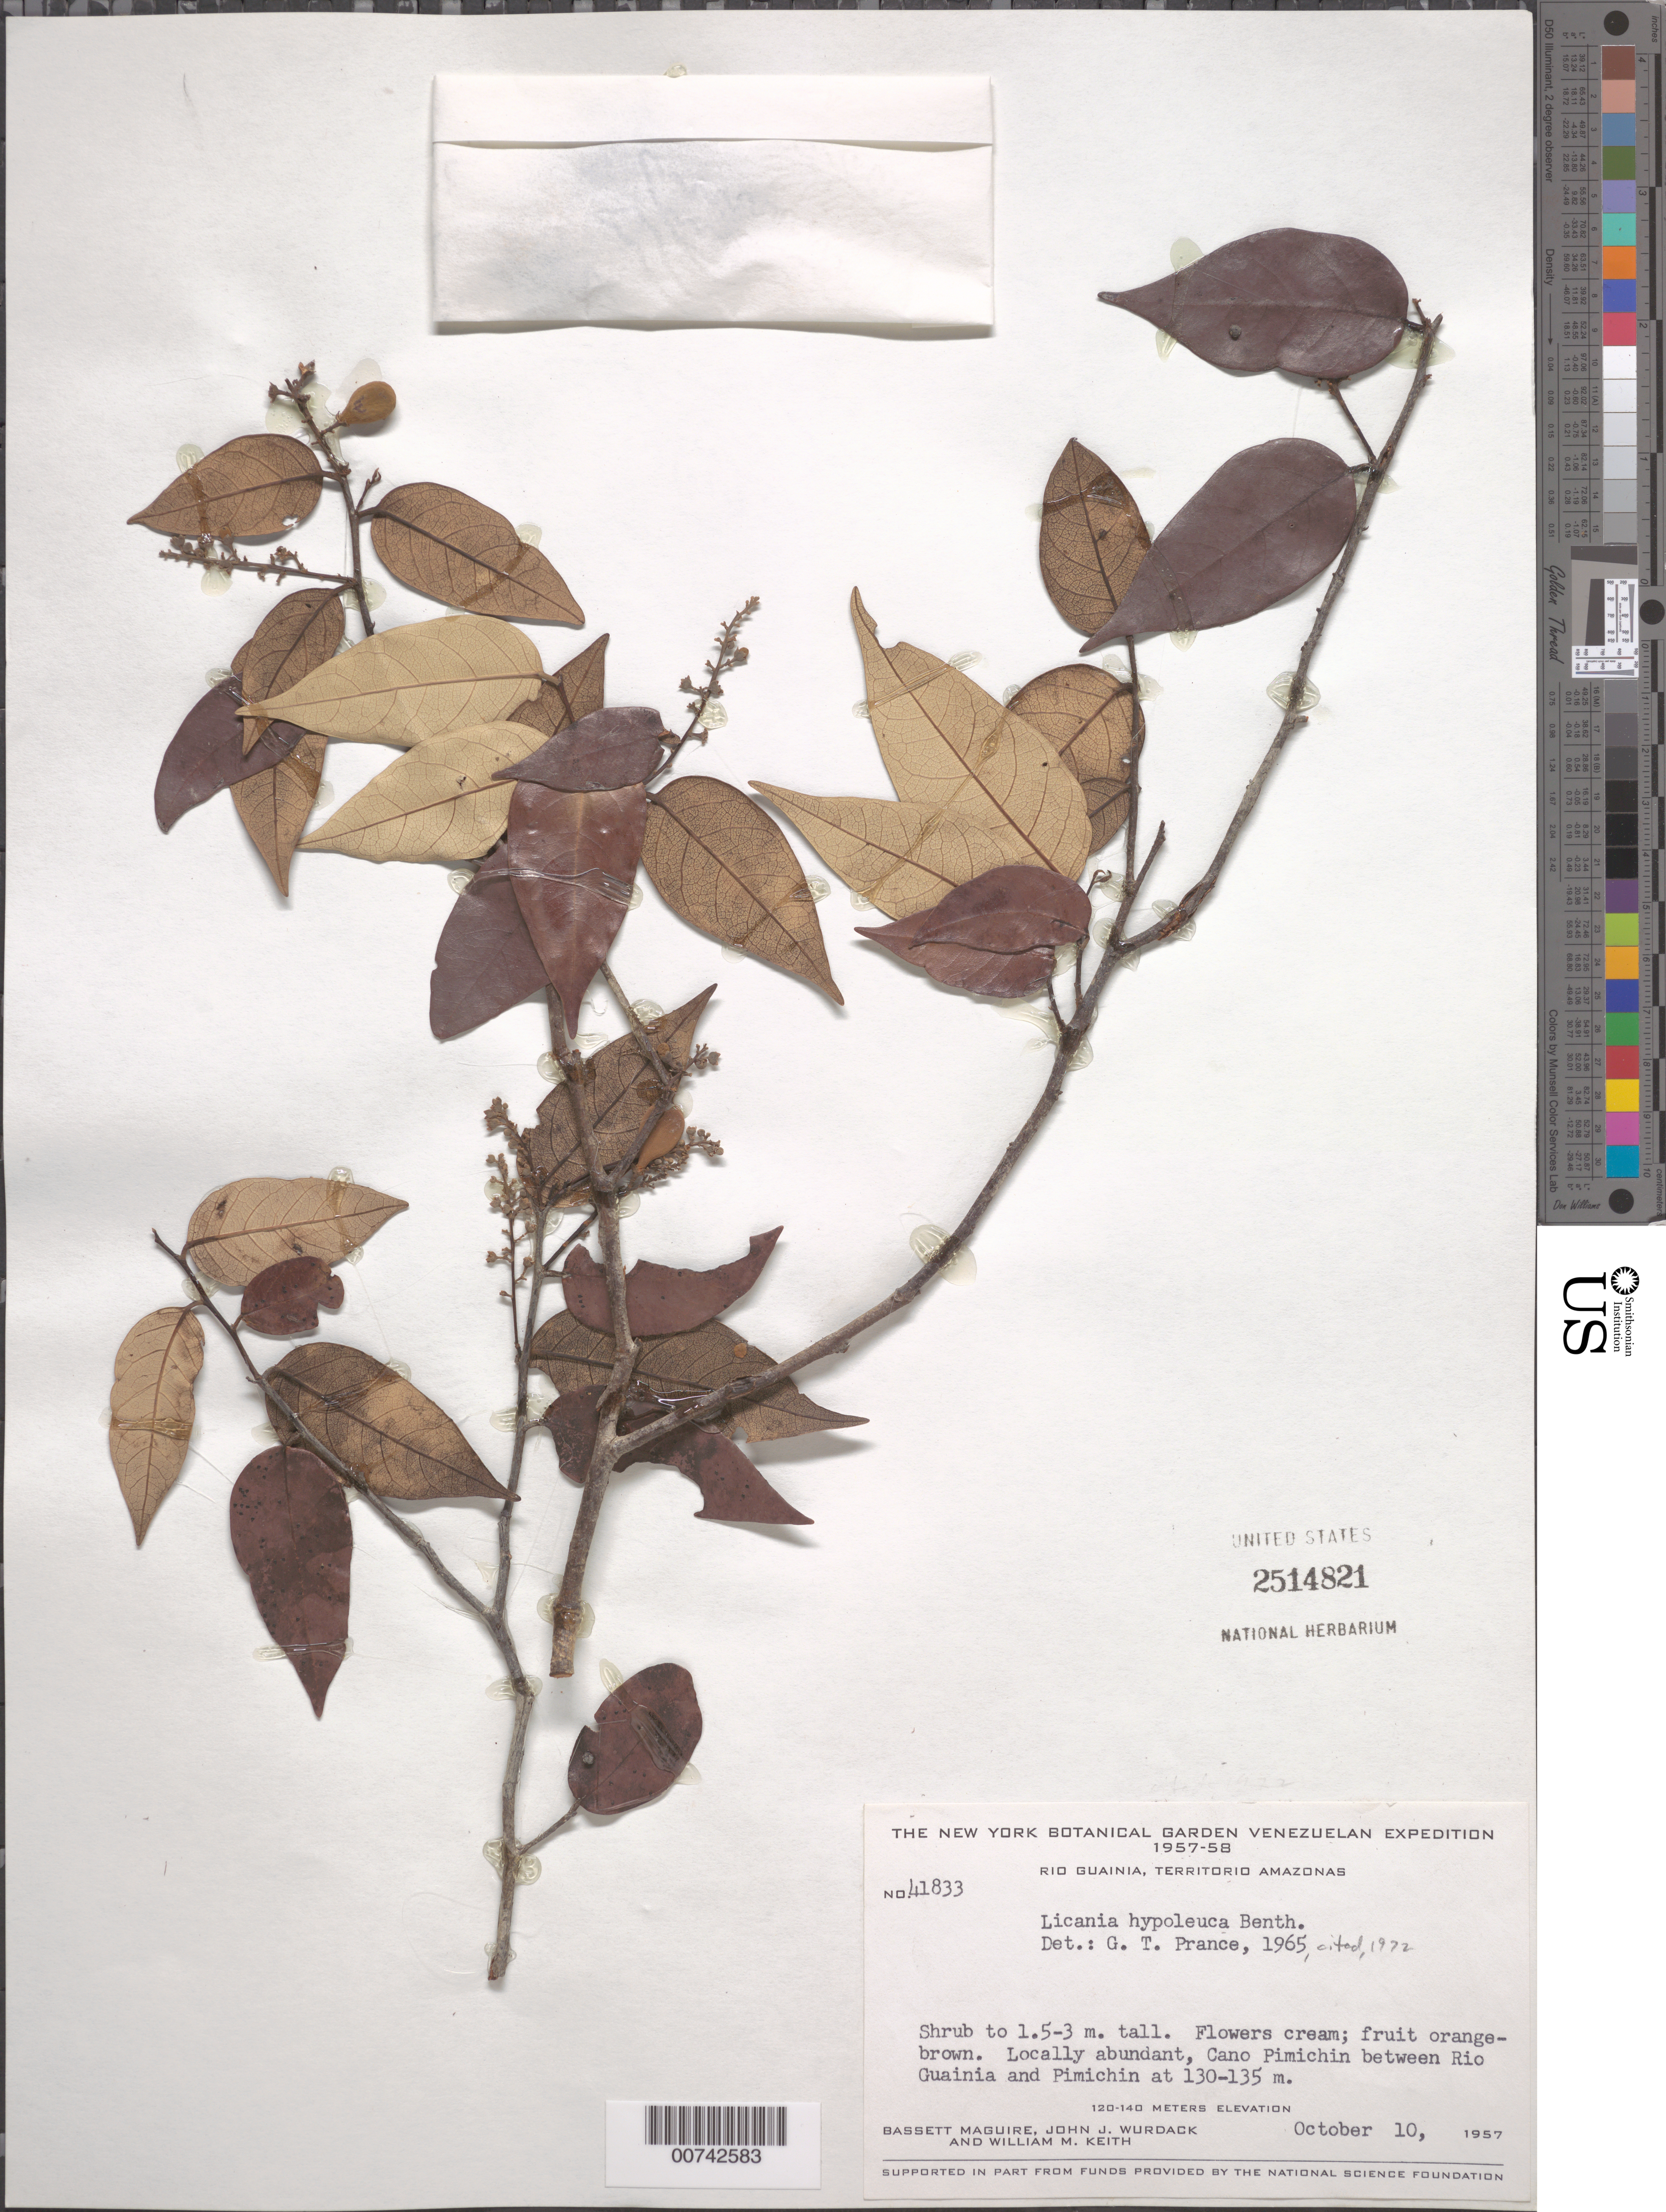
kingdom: Plantae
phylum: Tracheophyta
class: Magnoliopsida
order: Malpighiales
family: Chrysobalanaceae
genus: Licania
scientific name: Licania hypoleuca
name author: Benth.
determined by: Prance, G. T.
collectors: B. Maguire, J. J. Wurdack & W. Keith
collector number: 41833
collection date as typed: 10-Oct-57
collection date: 1957-10-10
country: Venezuela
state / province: Amazonas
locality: Río Guainía, Caño Pimichin, between Río Guaninía and Pimichin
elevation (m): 130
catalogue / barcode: US 2514821